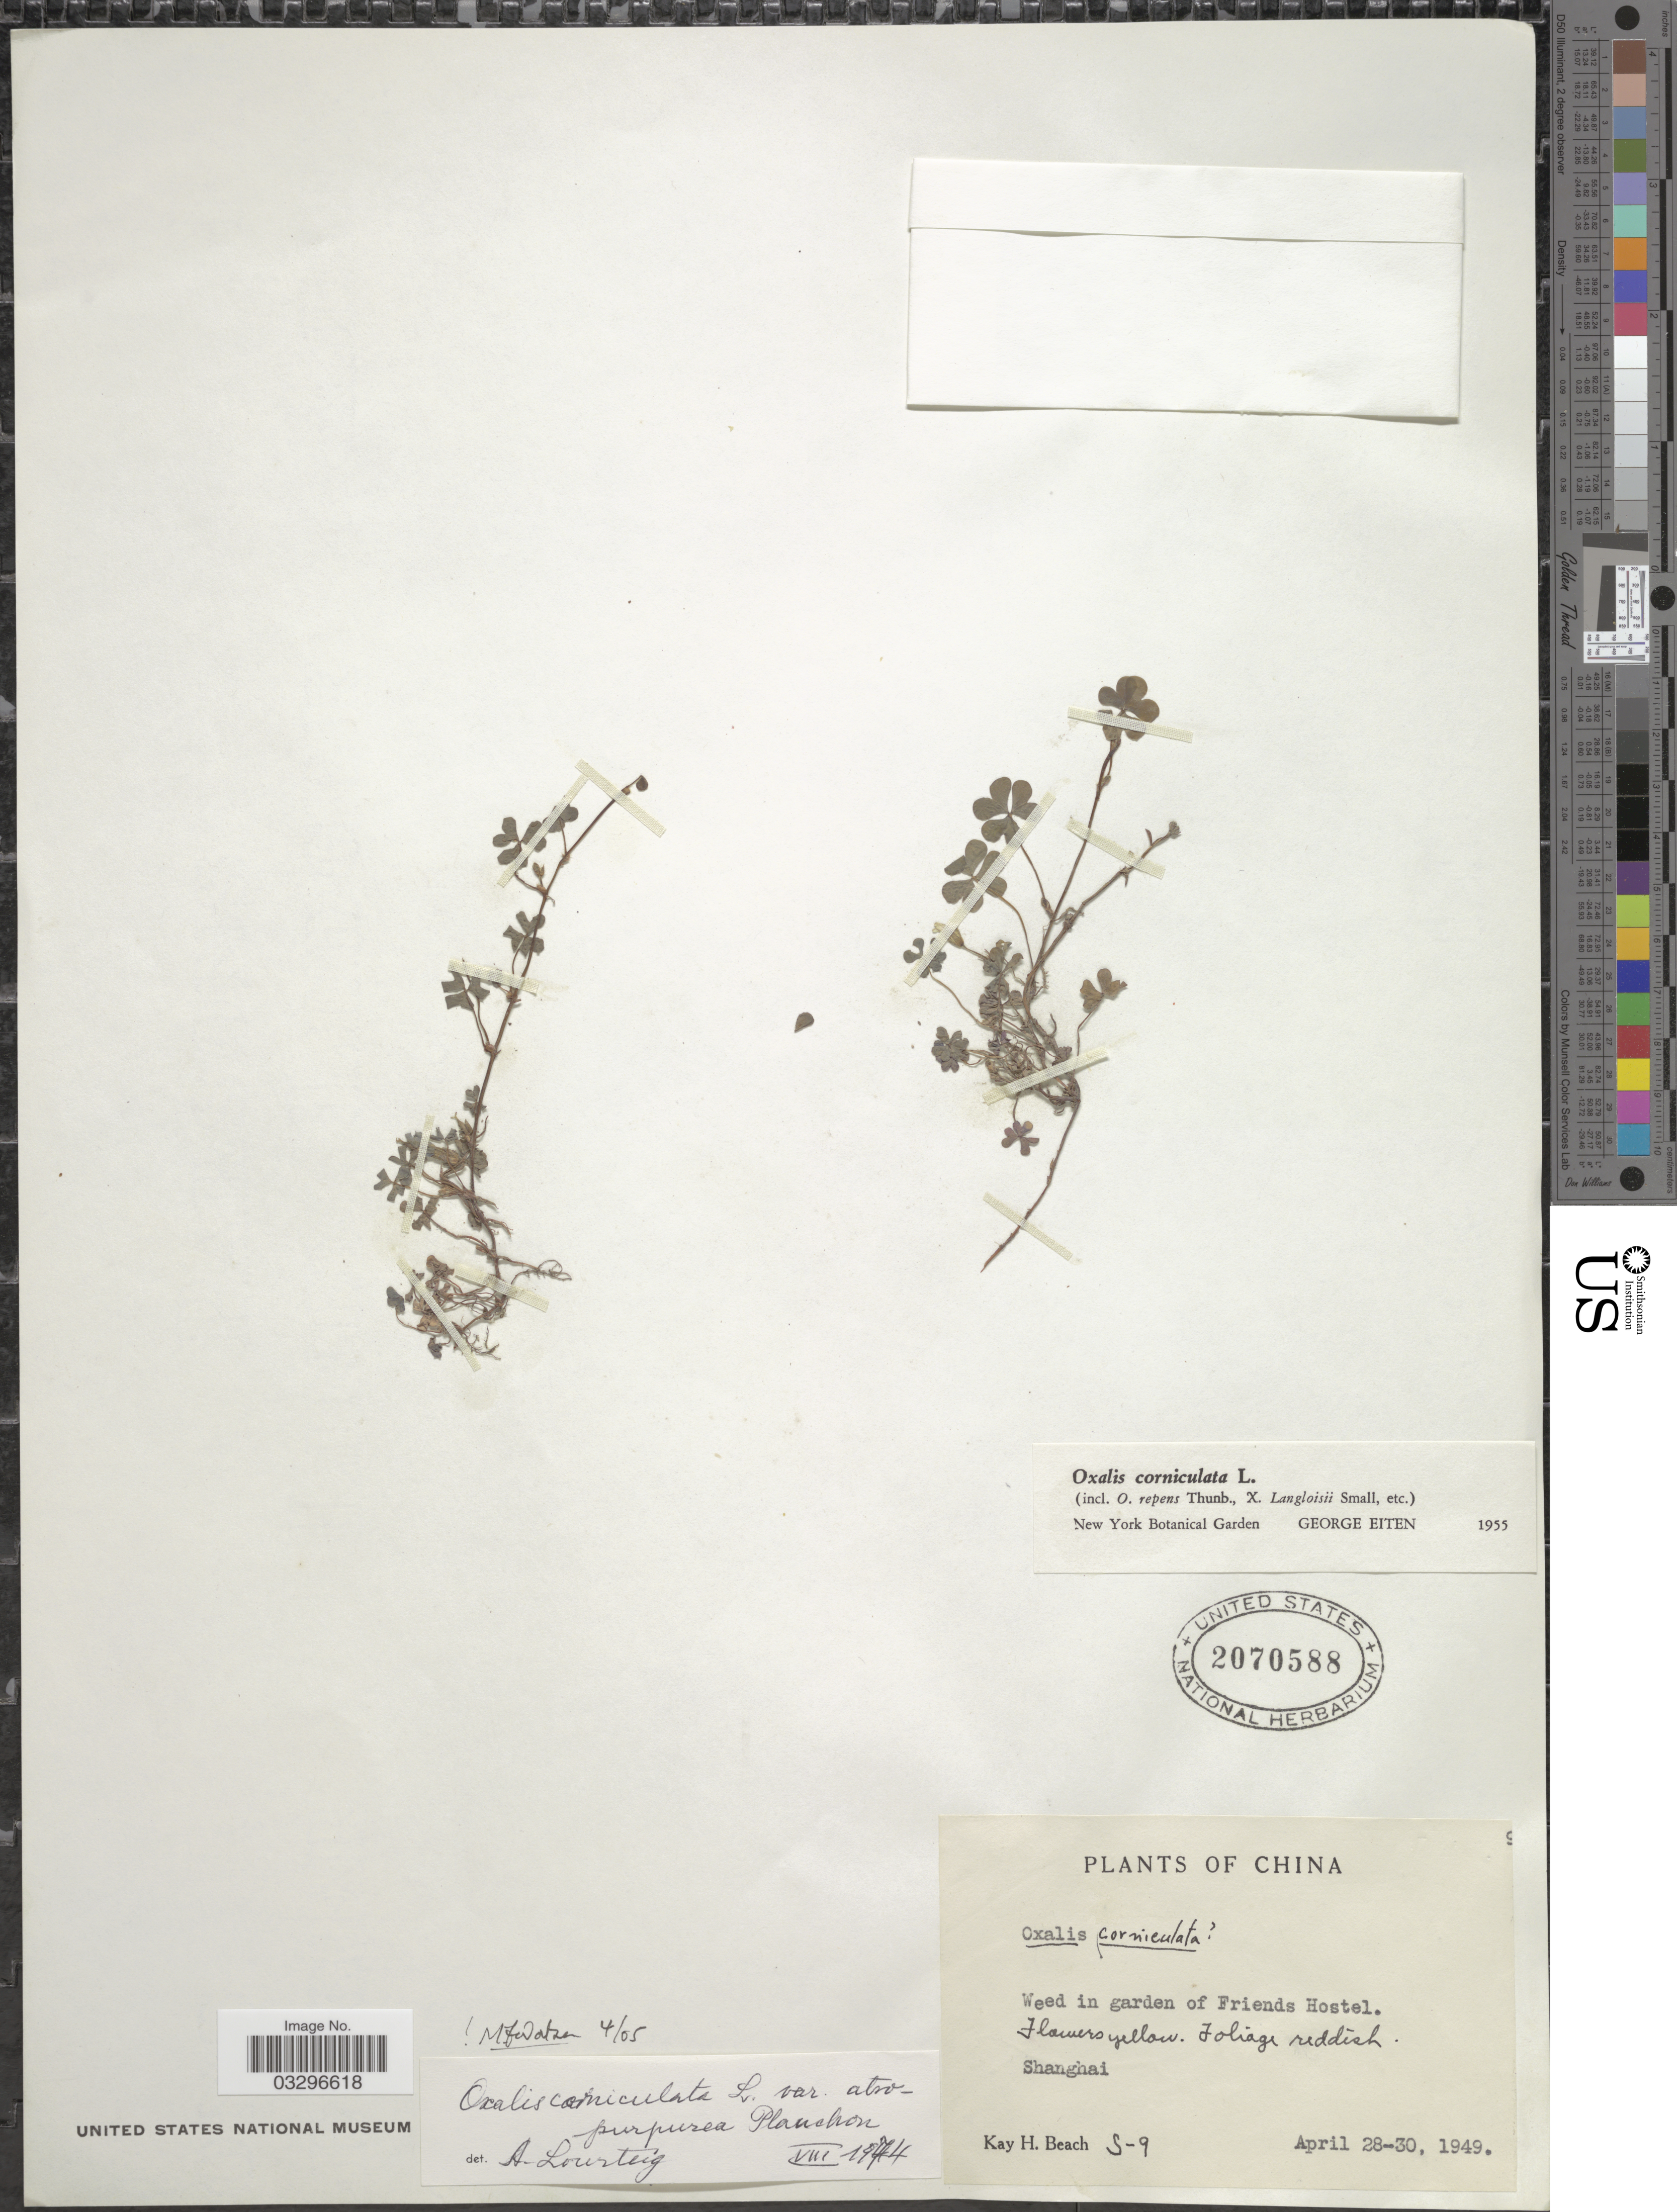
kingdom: Plantae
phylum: Tracheophyta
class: Magnoliopsida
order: Oxalidales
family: Oxalidaceae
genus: Oxalis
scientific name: Oxalis corniculata var. atropurpurea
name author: Planch.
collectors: K. H. Beach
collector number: S-9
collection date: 1949-04-28/1949-04-30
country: China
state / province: Shanghai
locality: Weed in garden of Friends Hostel, Shanghai.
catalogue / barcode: US 2070588